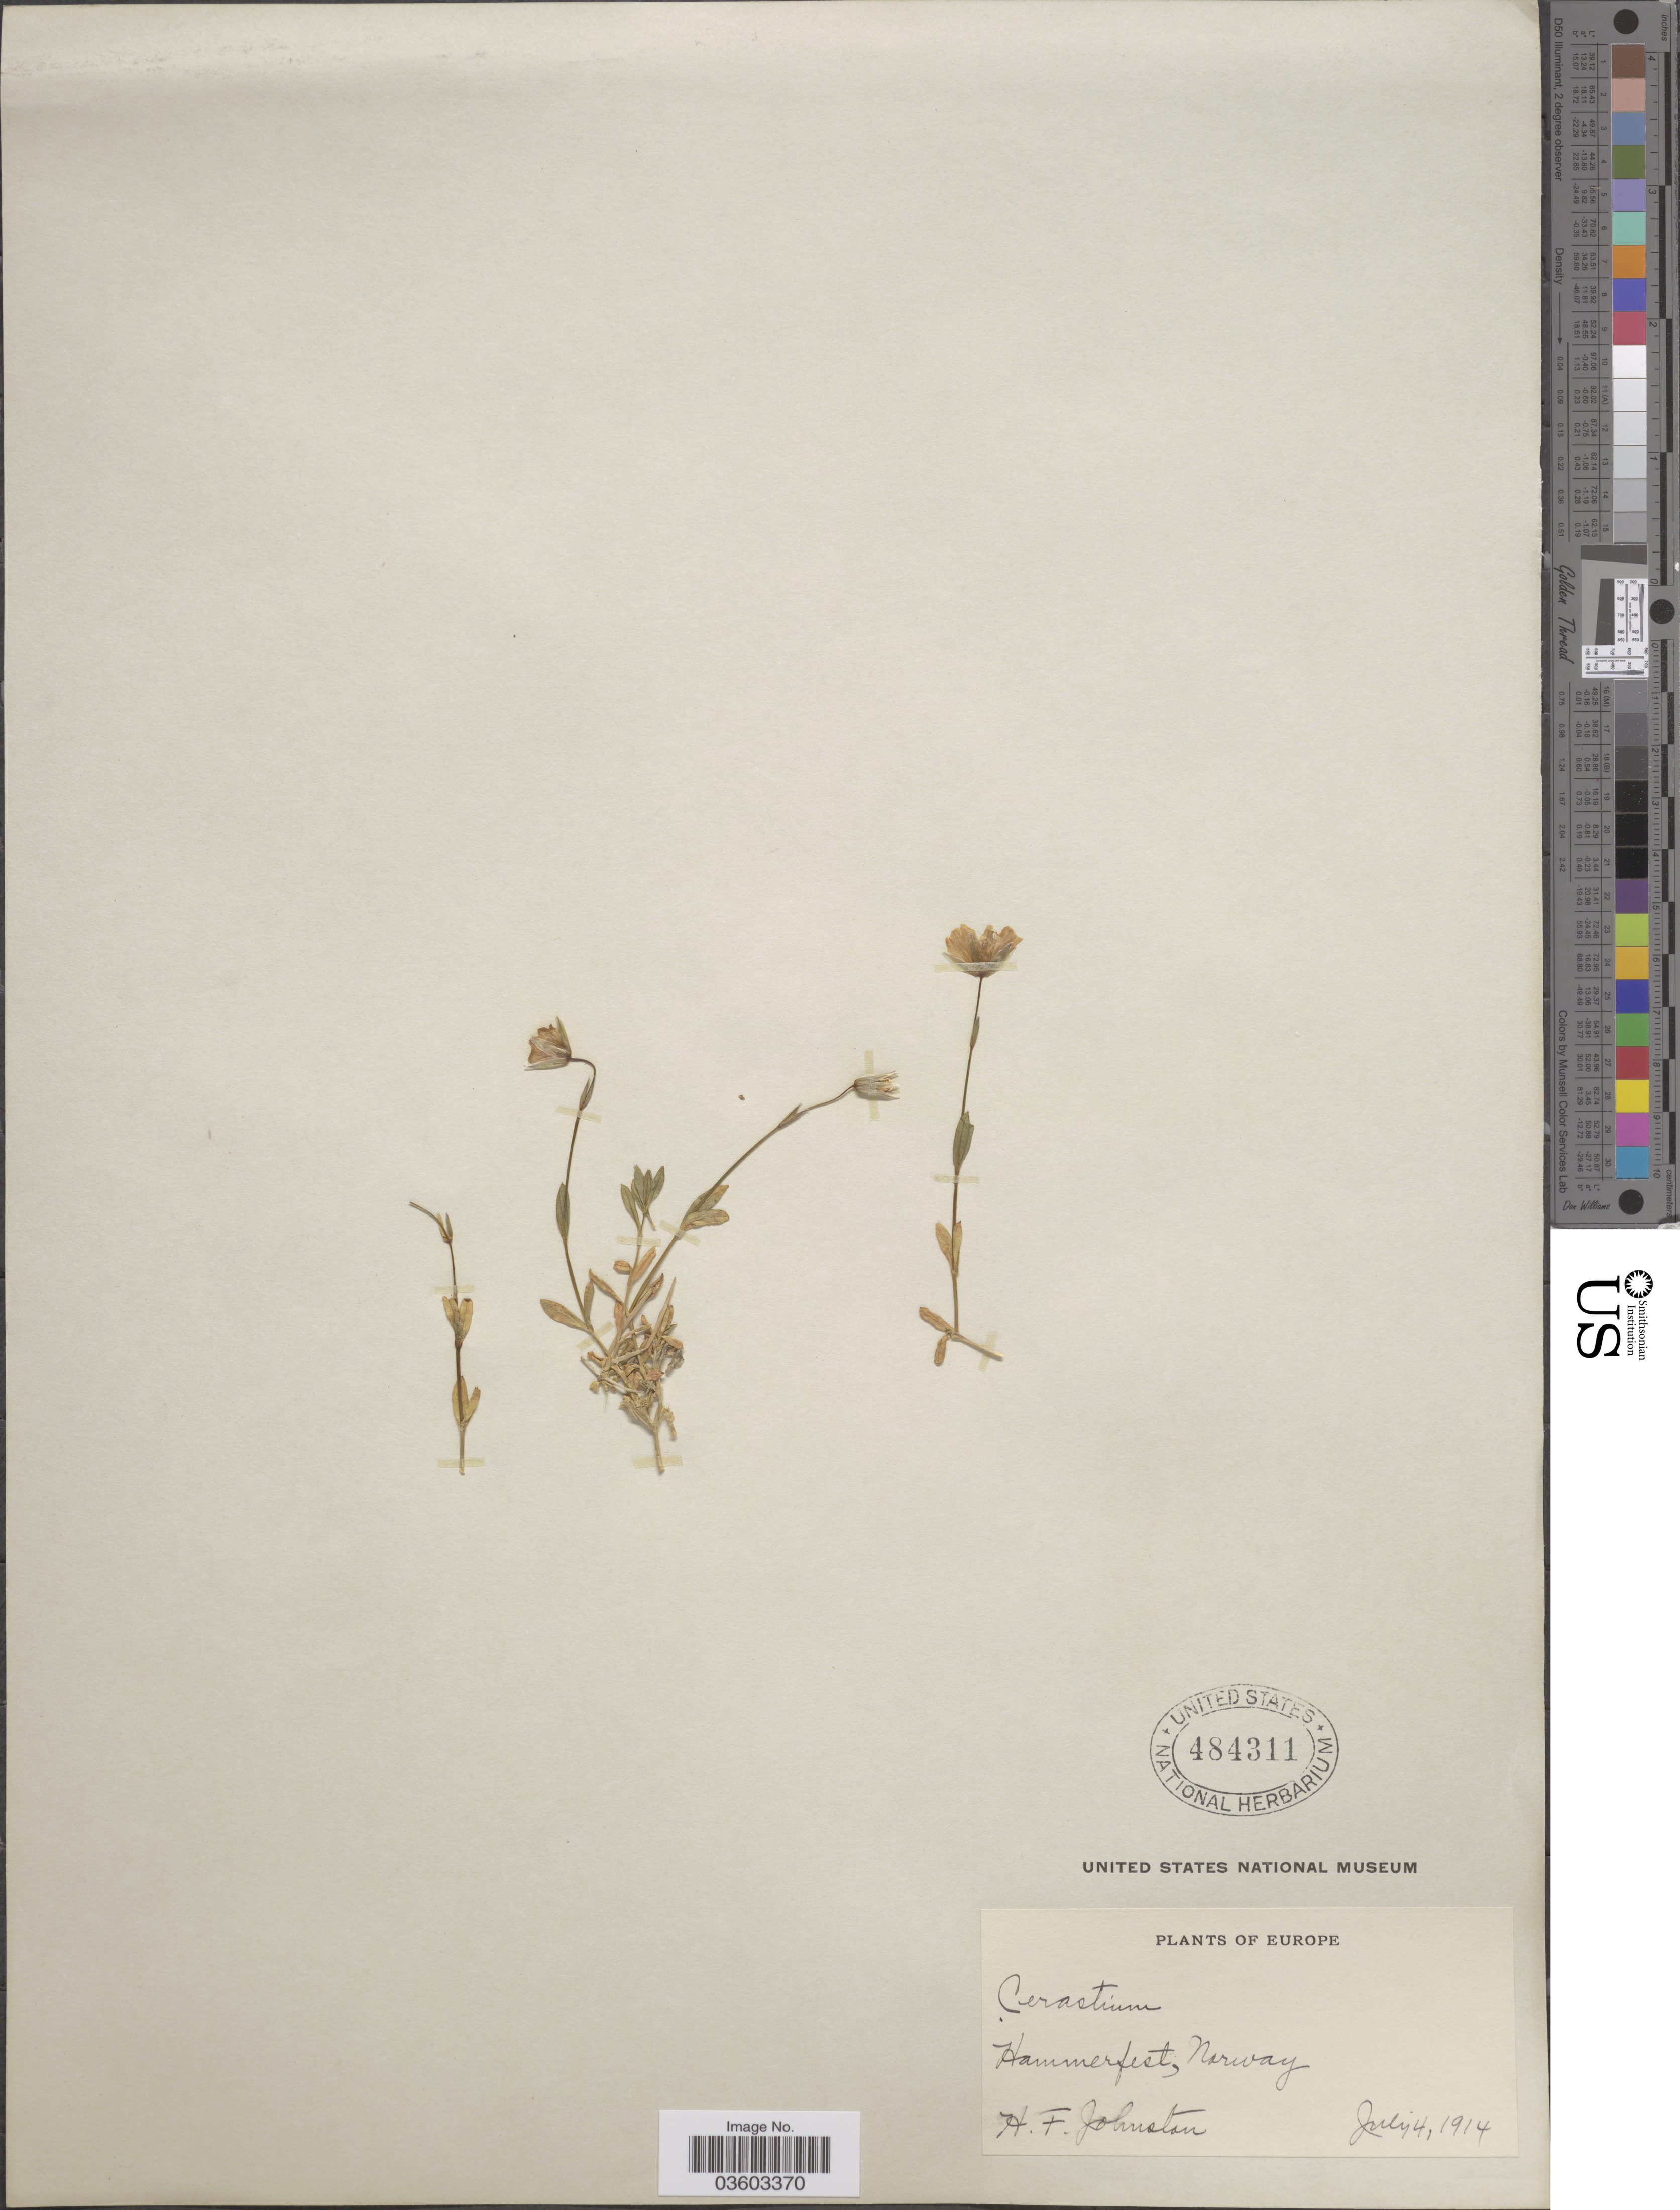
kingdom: Plantae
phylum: Tracheophyta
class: Magnoliopsida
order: Caryophyllales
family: Caryophyllaceae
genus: Cerastium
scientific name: Cerastium sp.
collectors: H. Johnston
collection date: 1914-07-04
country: Norway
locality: Hammerfest.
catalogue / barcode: US 484311